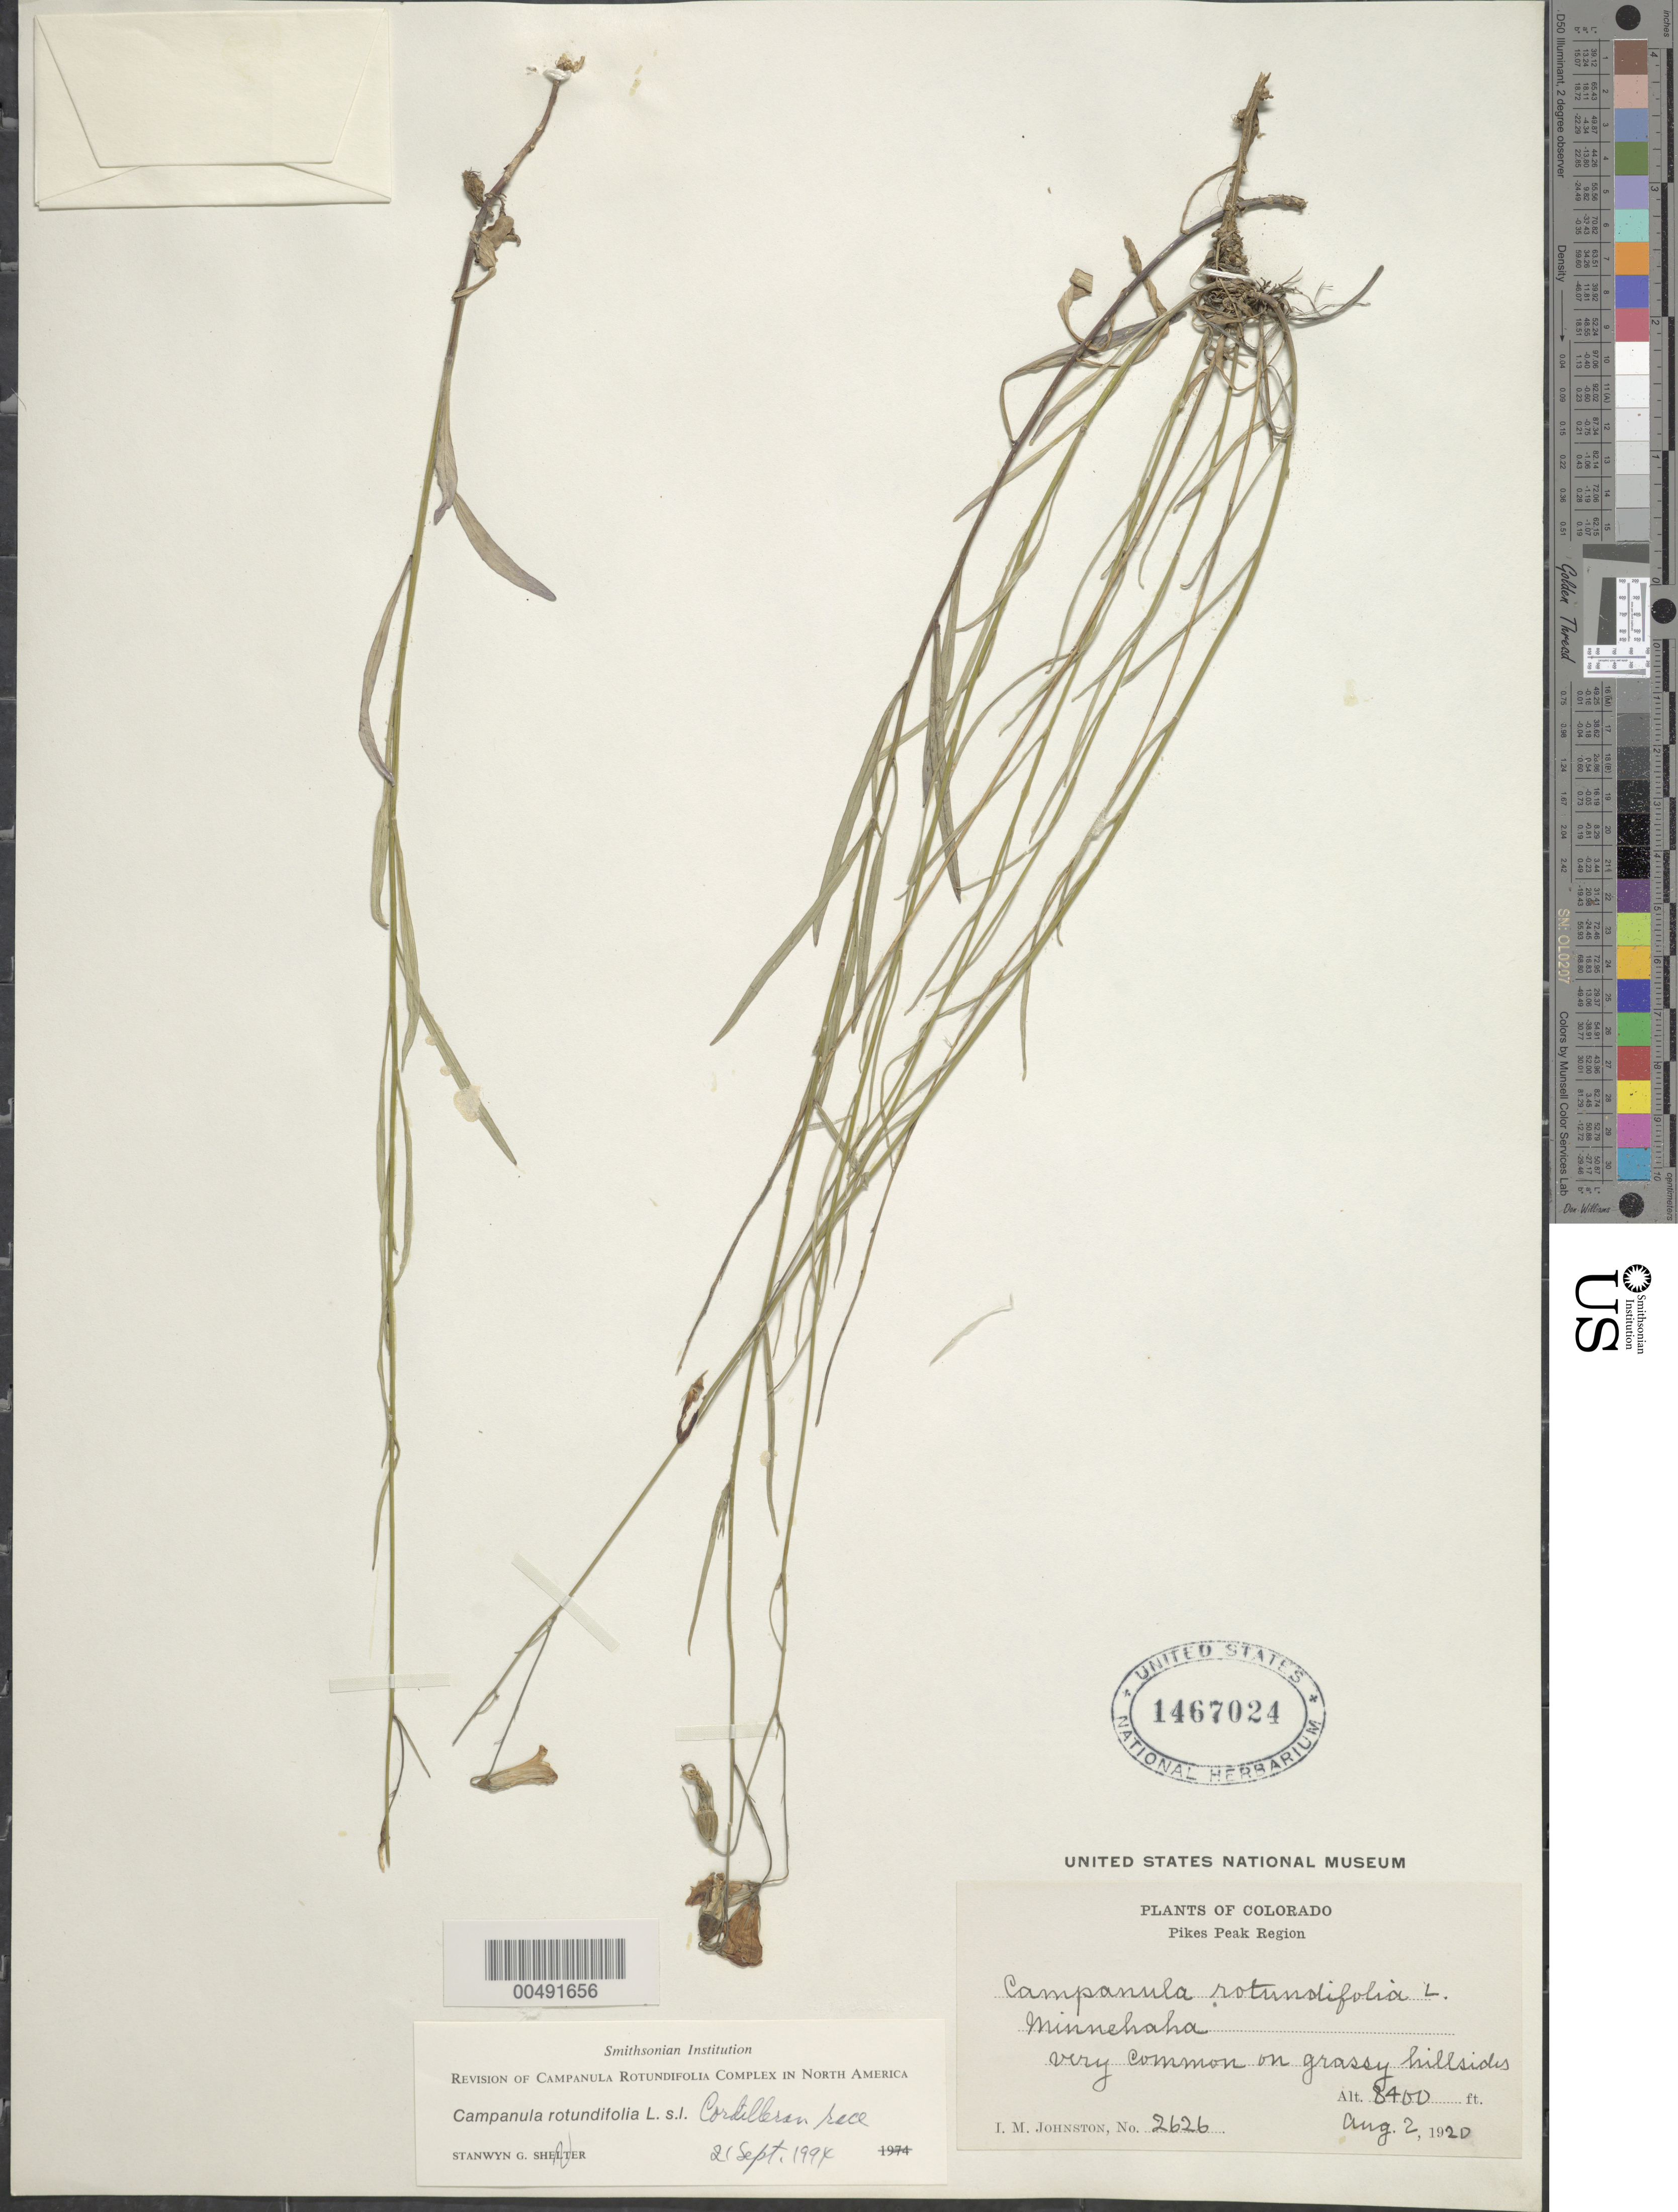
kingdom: Plantae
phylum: Tracheophyta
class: Magnoliopsida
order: Asterales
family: Campanulaceae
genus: Campanula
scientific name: Campanula rotundifolia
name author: L.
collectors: I.M. Johnston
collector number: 2626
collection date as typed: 02 Aug 1920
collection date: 1920-08-02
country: United States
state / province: Colorado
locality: Minnehaha, Pikes Peak Region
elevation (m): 2560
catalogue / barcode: US 1467024